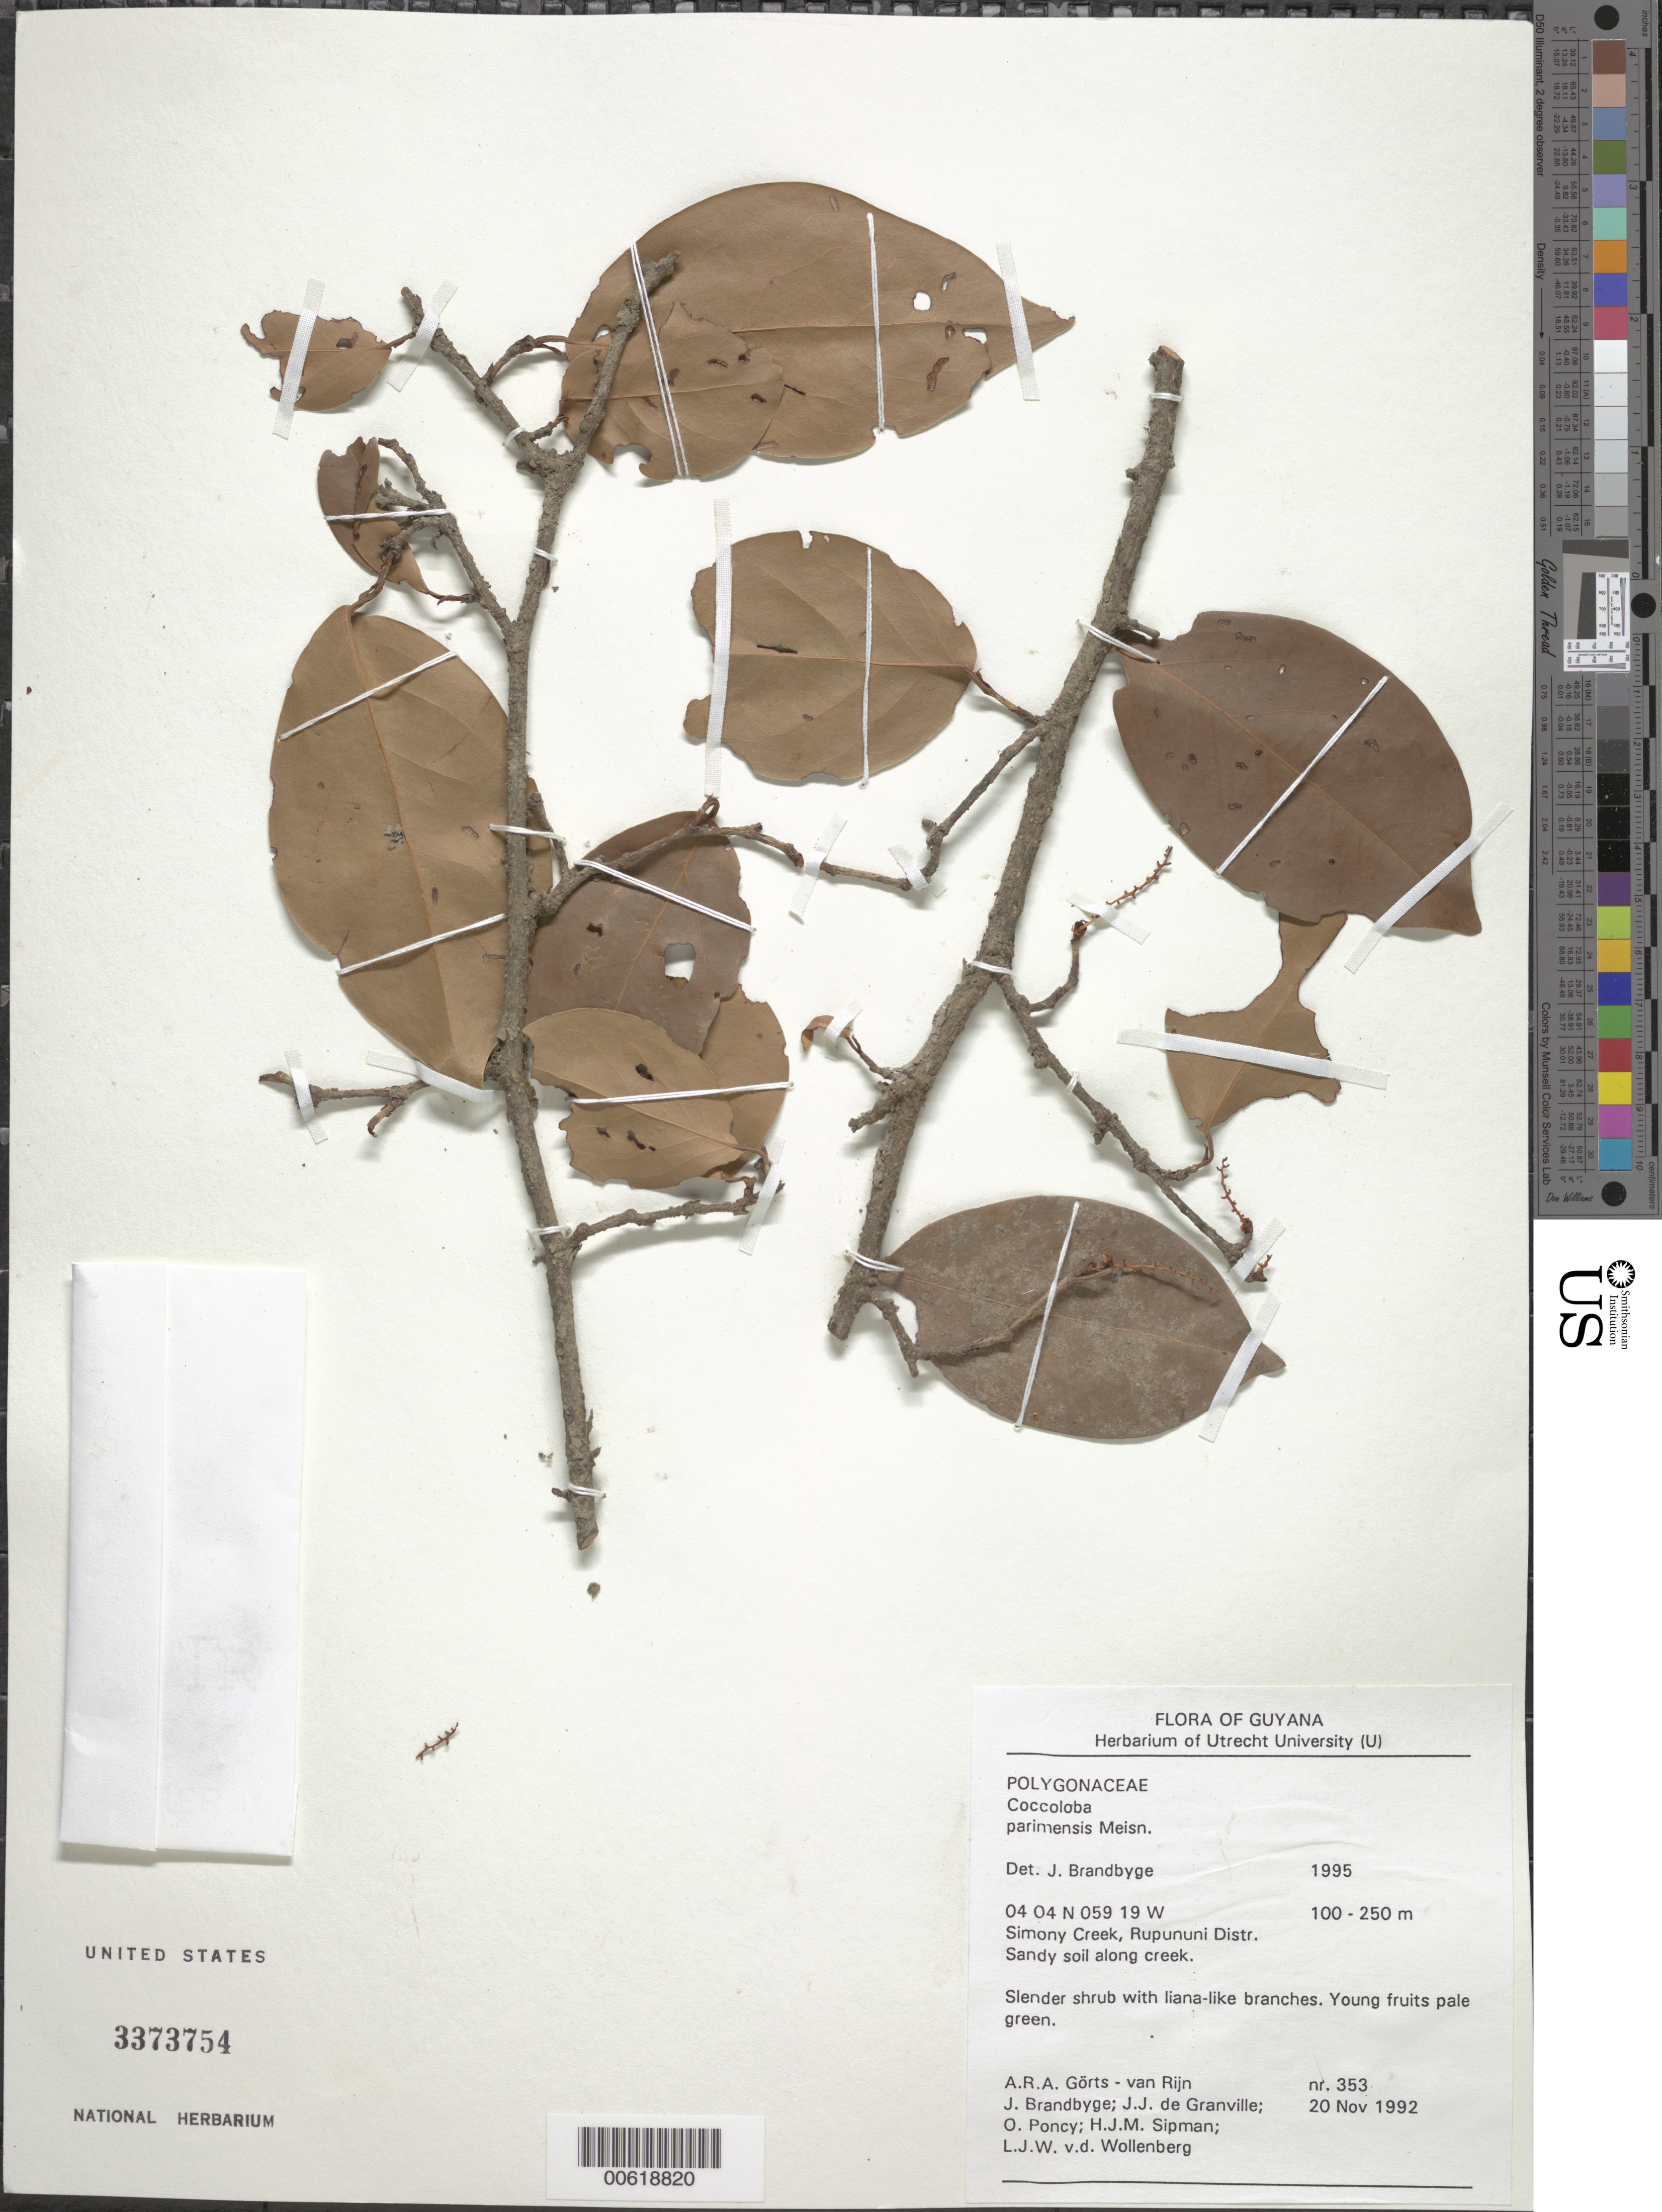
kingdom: Plantae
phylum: Tracheophyta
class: Magnoliopsida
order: Caryophyllales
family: Polygonaceae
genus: Coccoloba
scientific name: Coccoloba parimensis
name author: Benth.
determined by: Brandbyge, J.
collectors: A. .R. A. Görts-van Rijn, J. Brandbyge, J.-J. de Granville, O. Poncy, H. J. M. Sipman & L. van der Wollenberg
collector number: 353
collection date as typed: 20-Nov-92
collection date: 1992-11-20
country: Guyana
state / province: U. Takutu-U. Essequibo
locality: Simony Creek, Rupununi Distr.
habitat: Sandy soil along creek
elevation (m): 100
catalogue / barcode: US 3373754